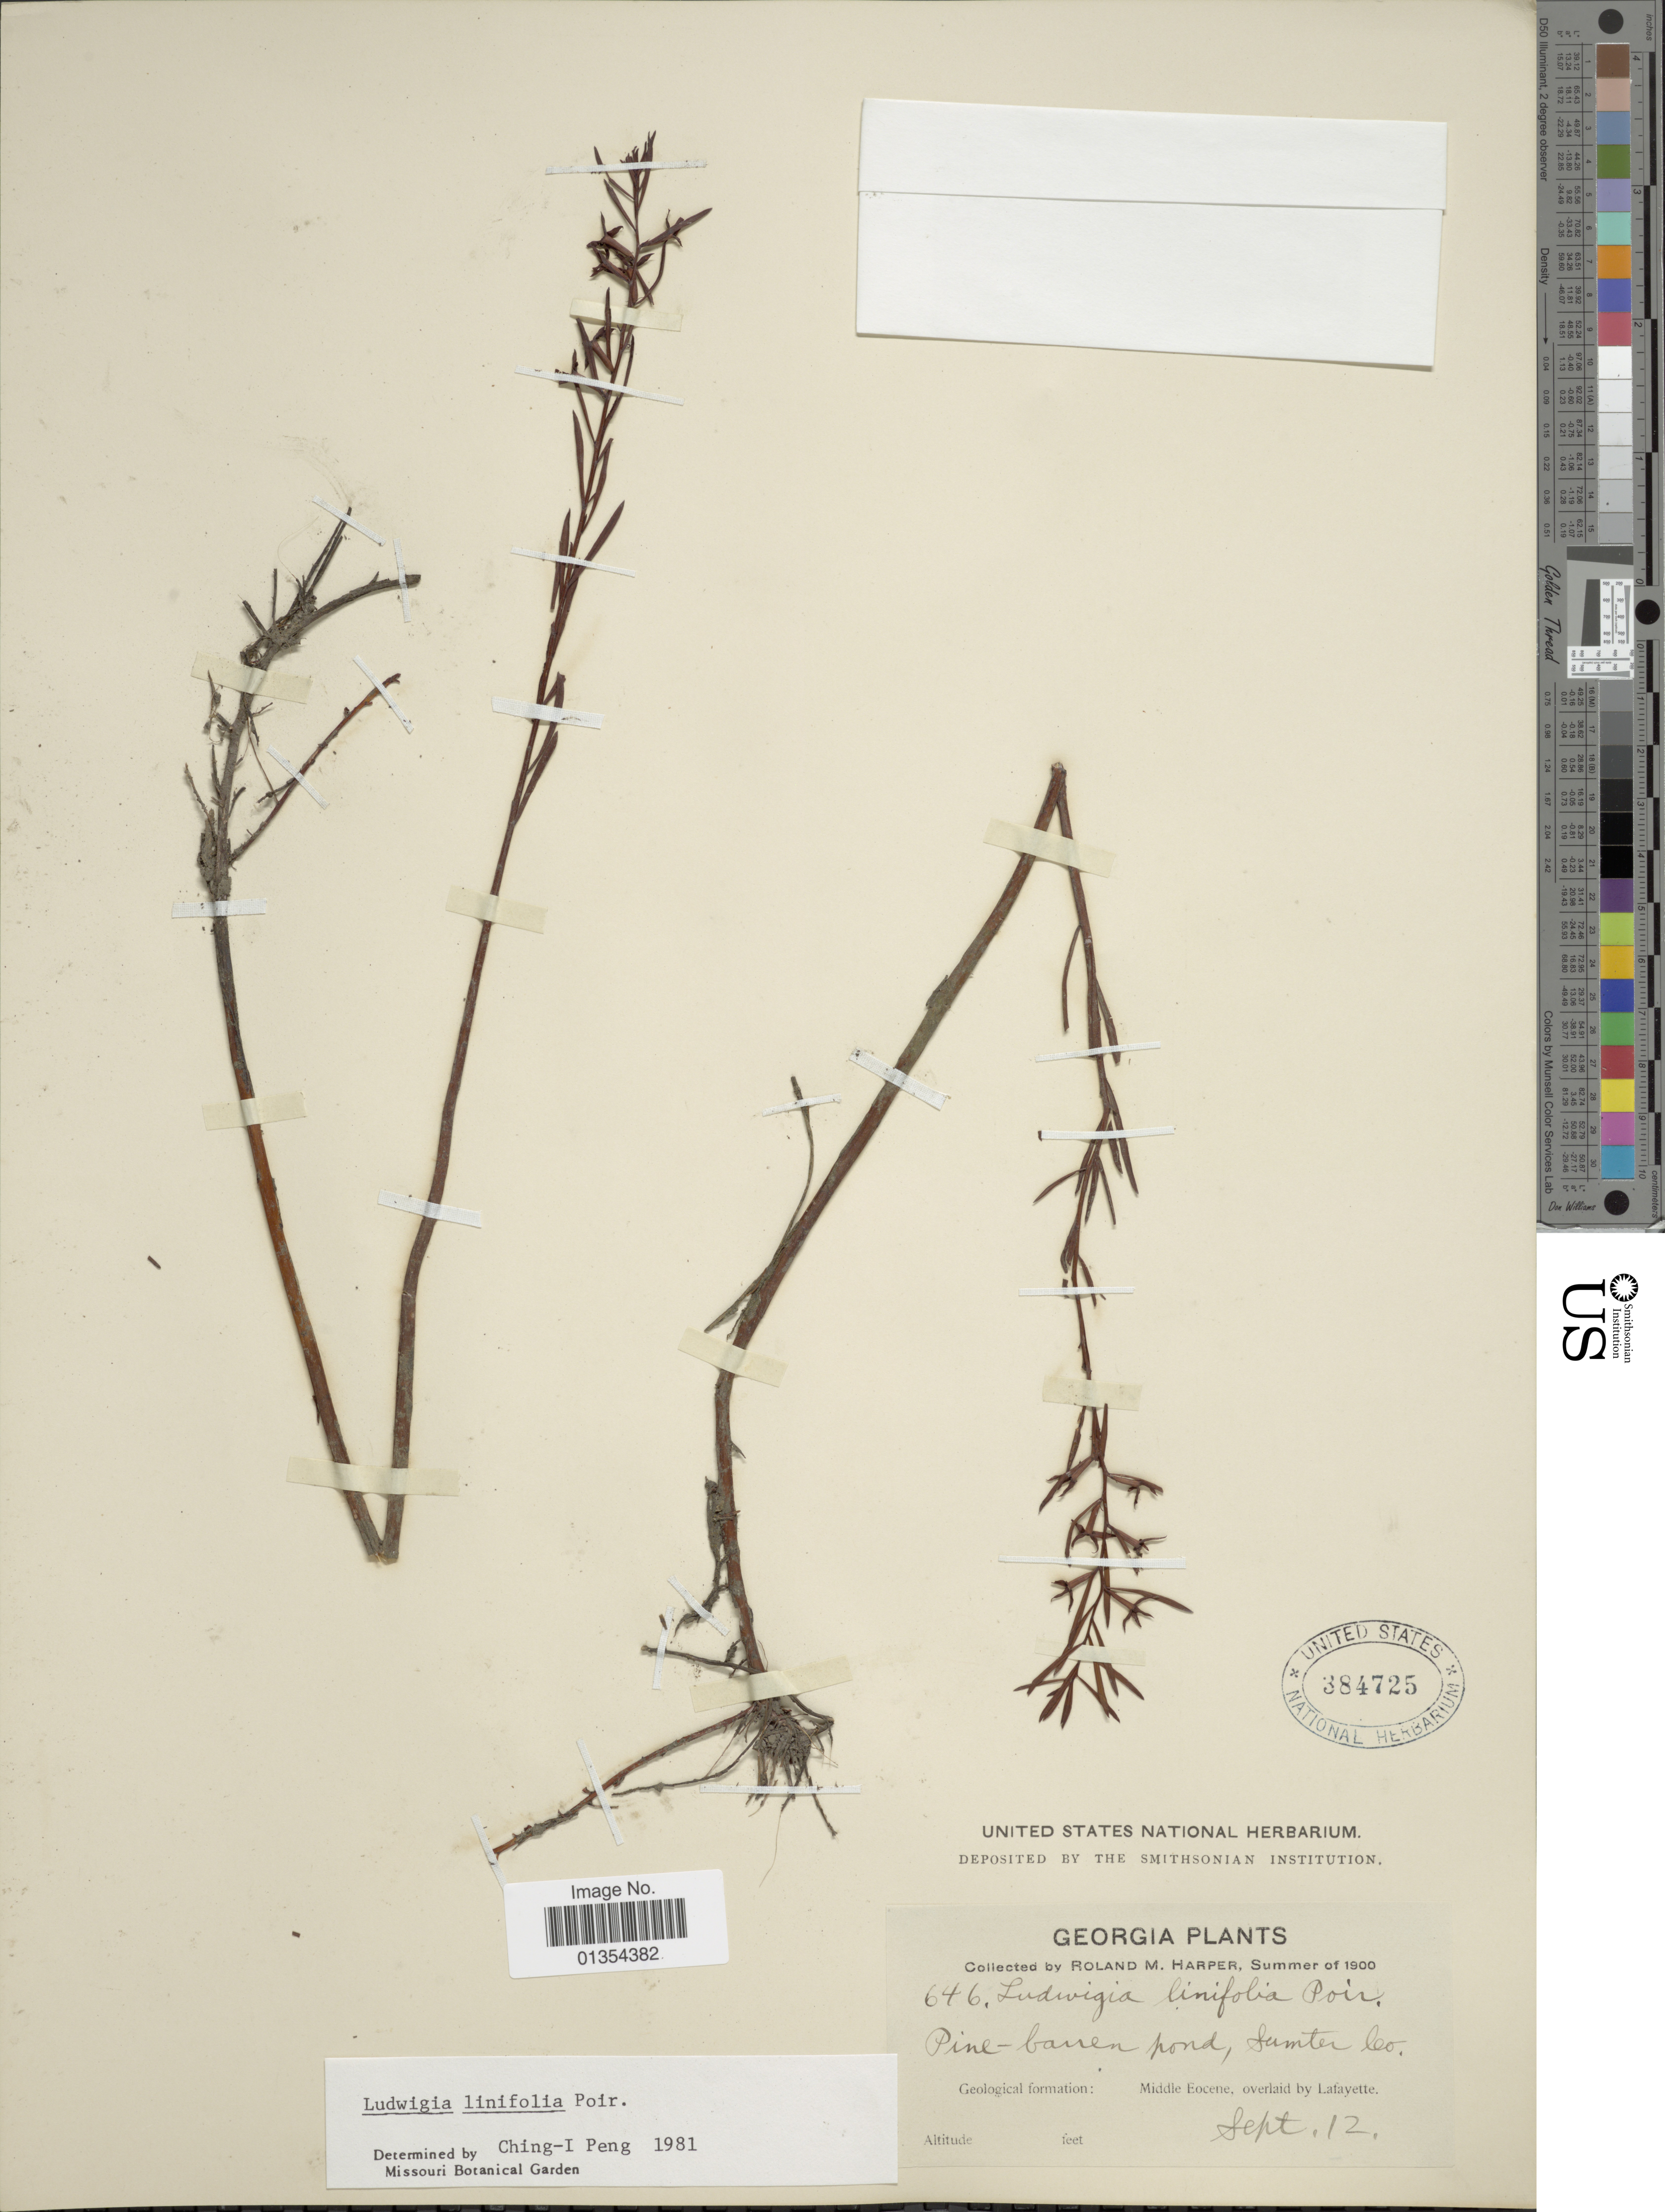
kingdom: Plantae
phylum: Tracheophyta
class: Magnoliopsida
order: Myrtales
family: Onagraceae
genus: Ludwigia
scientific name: Ludwigia linifolia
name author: Poir.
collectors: R. M. Harper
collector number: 646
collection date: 1900-09-12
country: United States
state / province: Georgia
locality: Sumter Co., Middle Eocene, overlaid by Lafayette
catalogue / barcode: US 384725